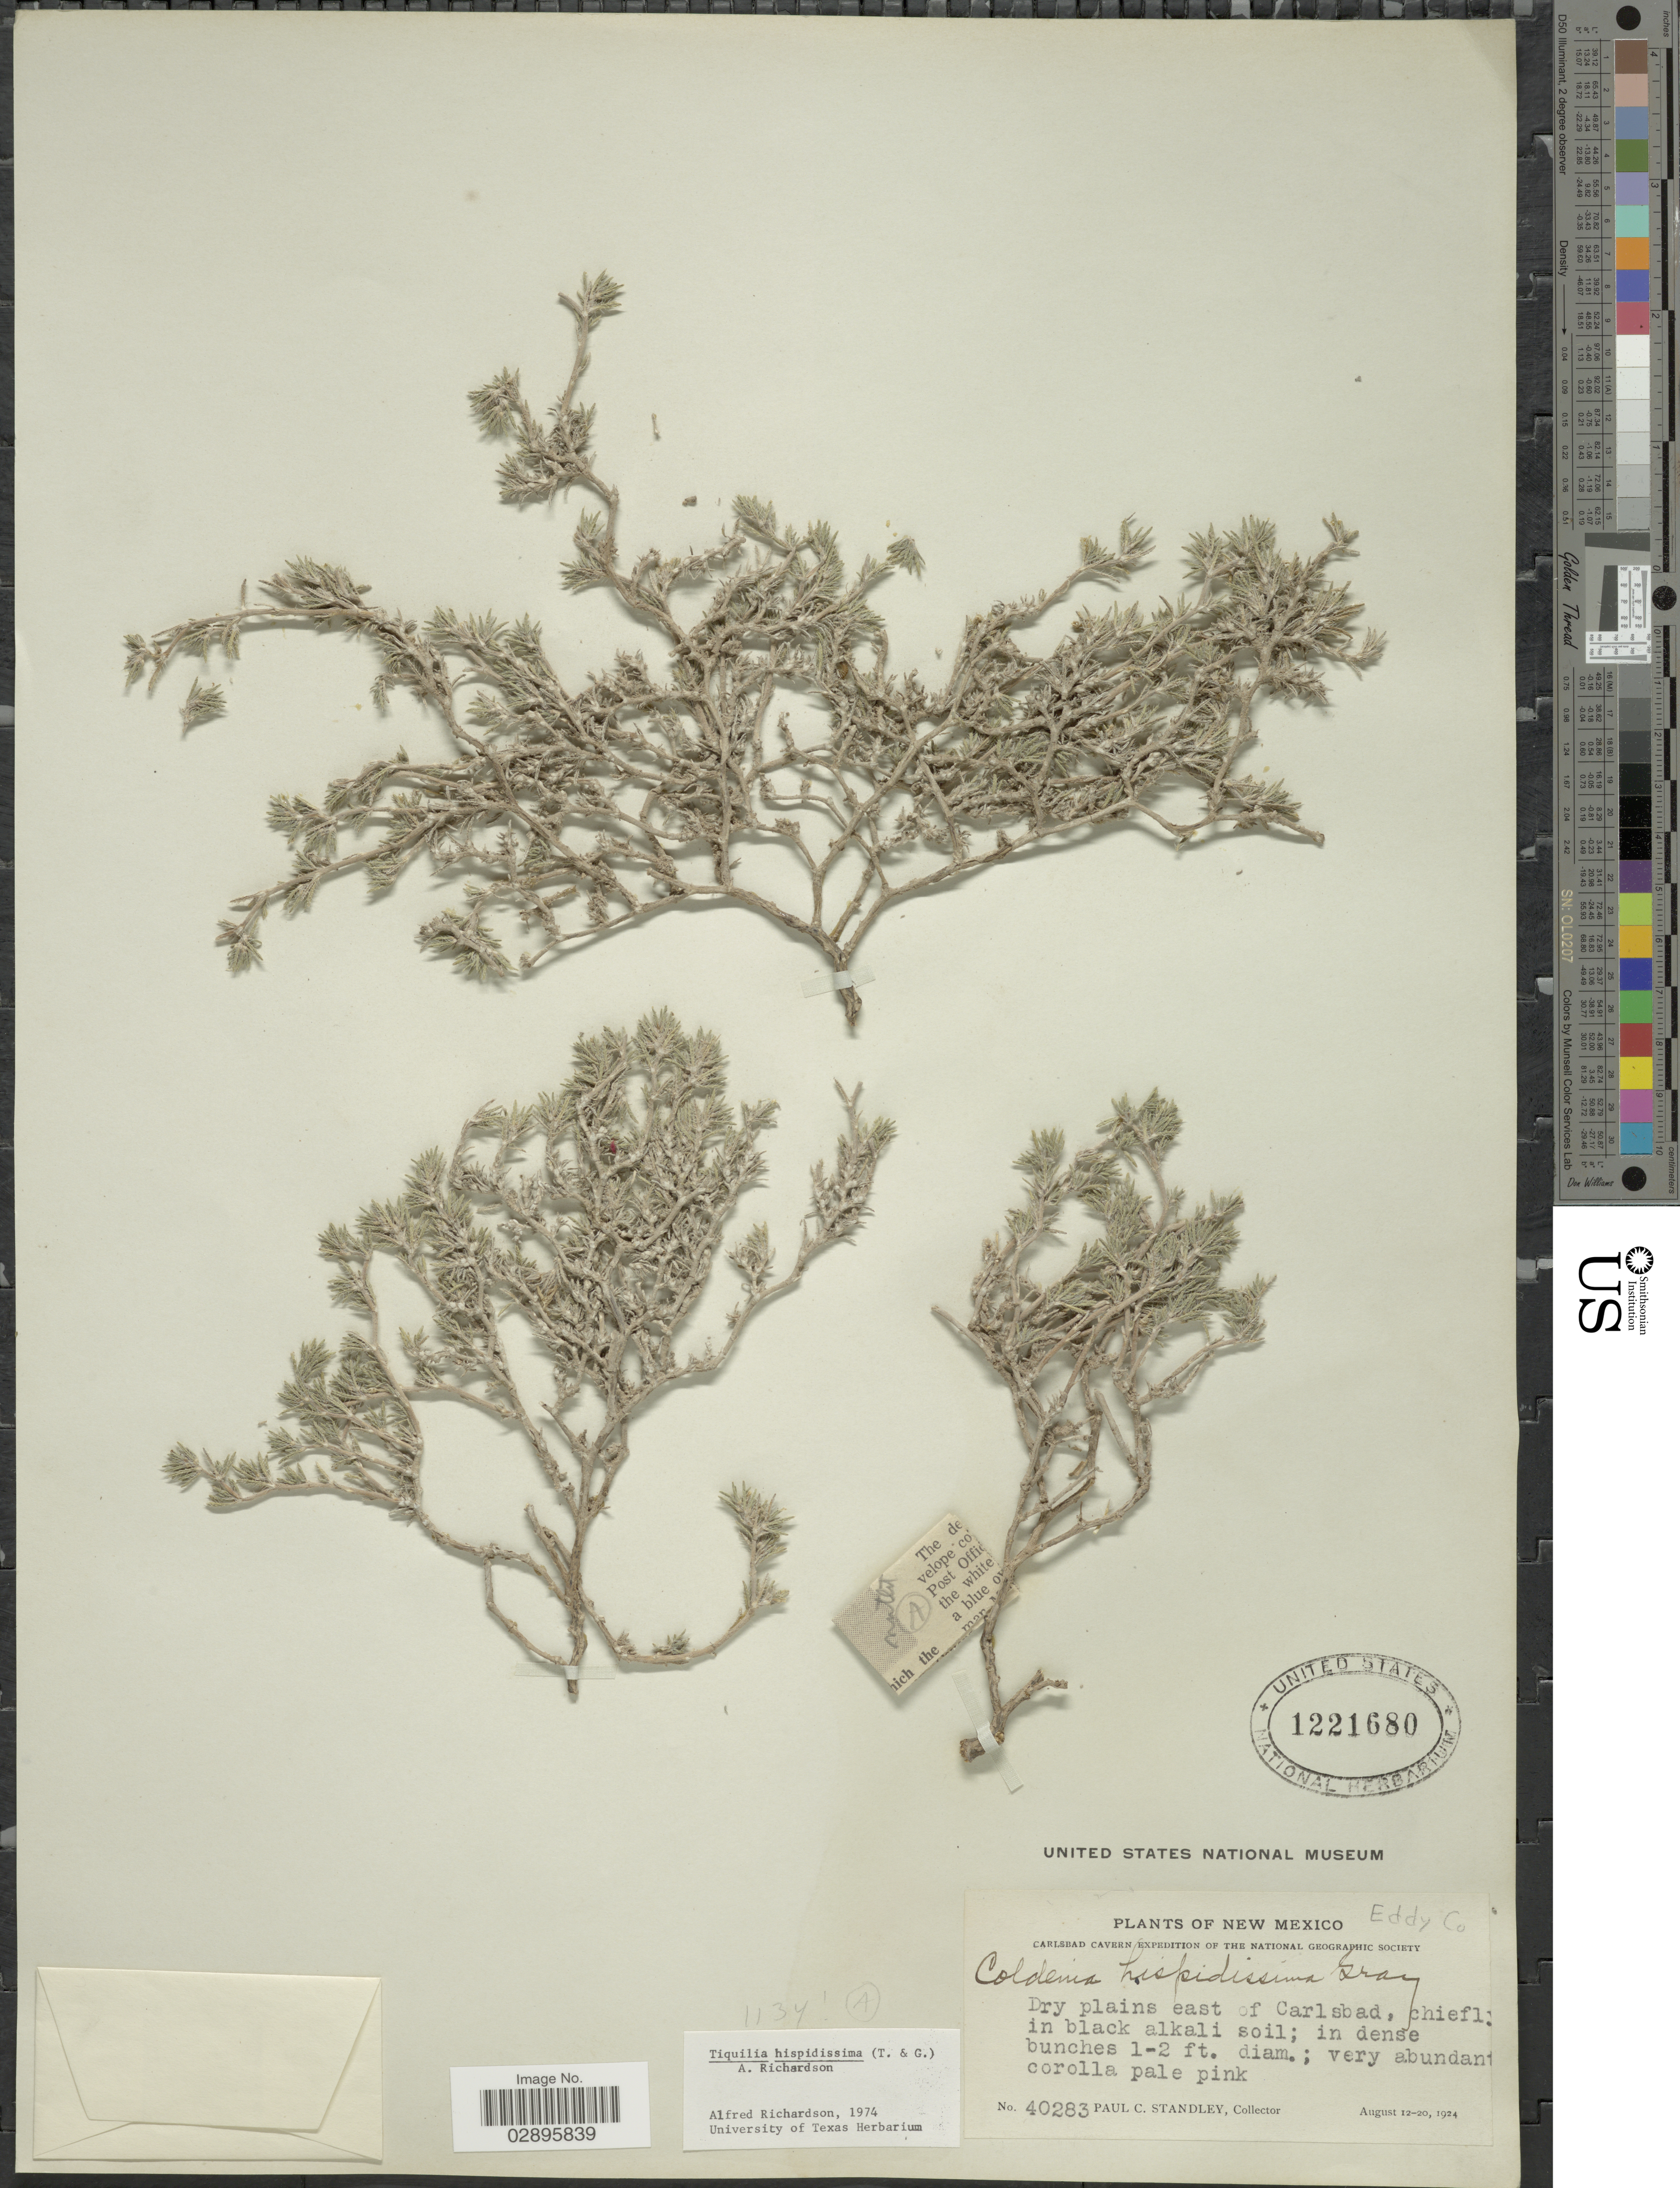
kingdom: Plantae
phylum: Tracheophyta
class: Magnoliopsida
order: Boraginales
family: Ehretiaceae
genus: Tiquilia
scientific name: Tiquilia hispidissima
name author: (Torr. & A. Gray) A.T. Richardson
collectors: P. C. Standley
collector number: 40283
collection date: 1924-08-12/1924-08-20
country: United States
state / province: New Mexico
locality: Eddy Co. Dry plains east of Carlsbad, chiefly in black alkali soil.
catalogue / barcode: US 1221680